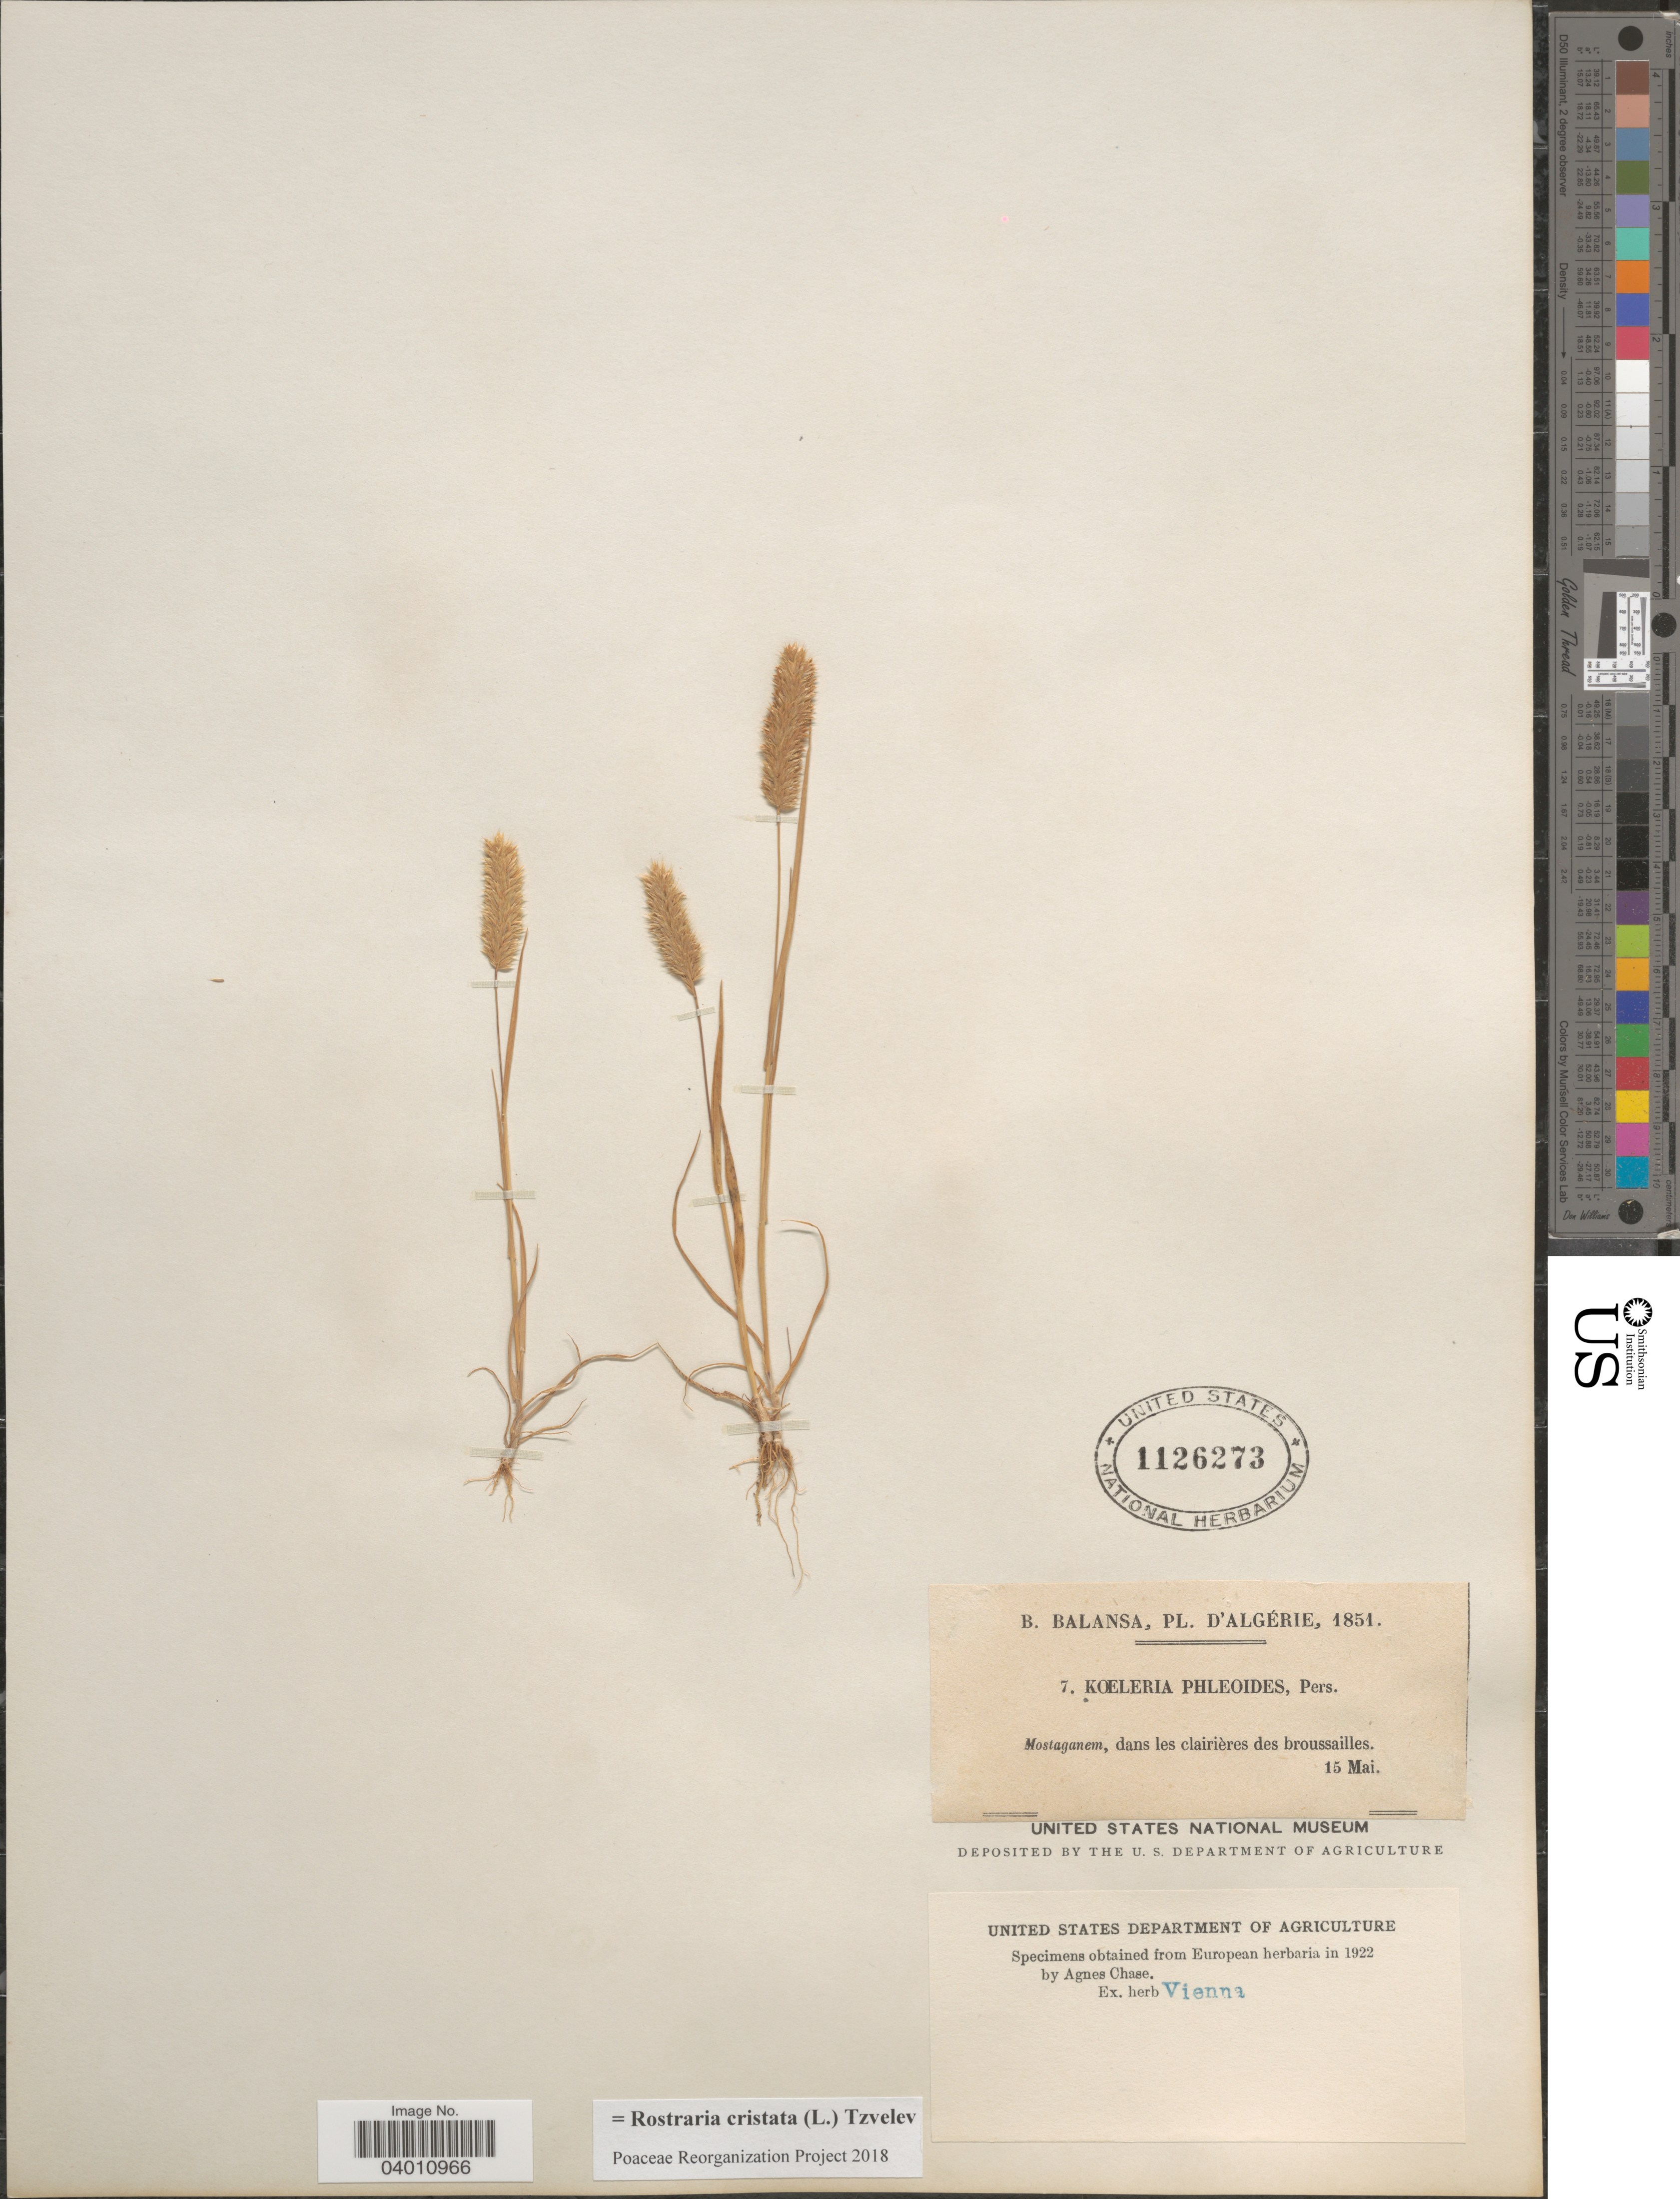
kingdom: Plantae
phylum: Tracheophyta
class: Liliopsida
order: Poales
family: Poaceae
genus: Rostraria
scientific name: Rostraria cristata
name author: (L.) Tzvelev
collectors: B. Balansa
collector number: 7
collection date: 1851-05-15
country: Algeria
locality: D'Algérie. Mostaganem, dans les clairières des broussailles.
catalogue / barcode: US 1126273